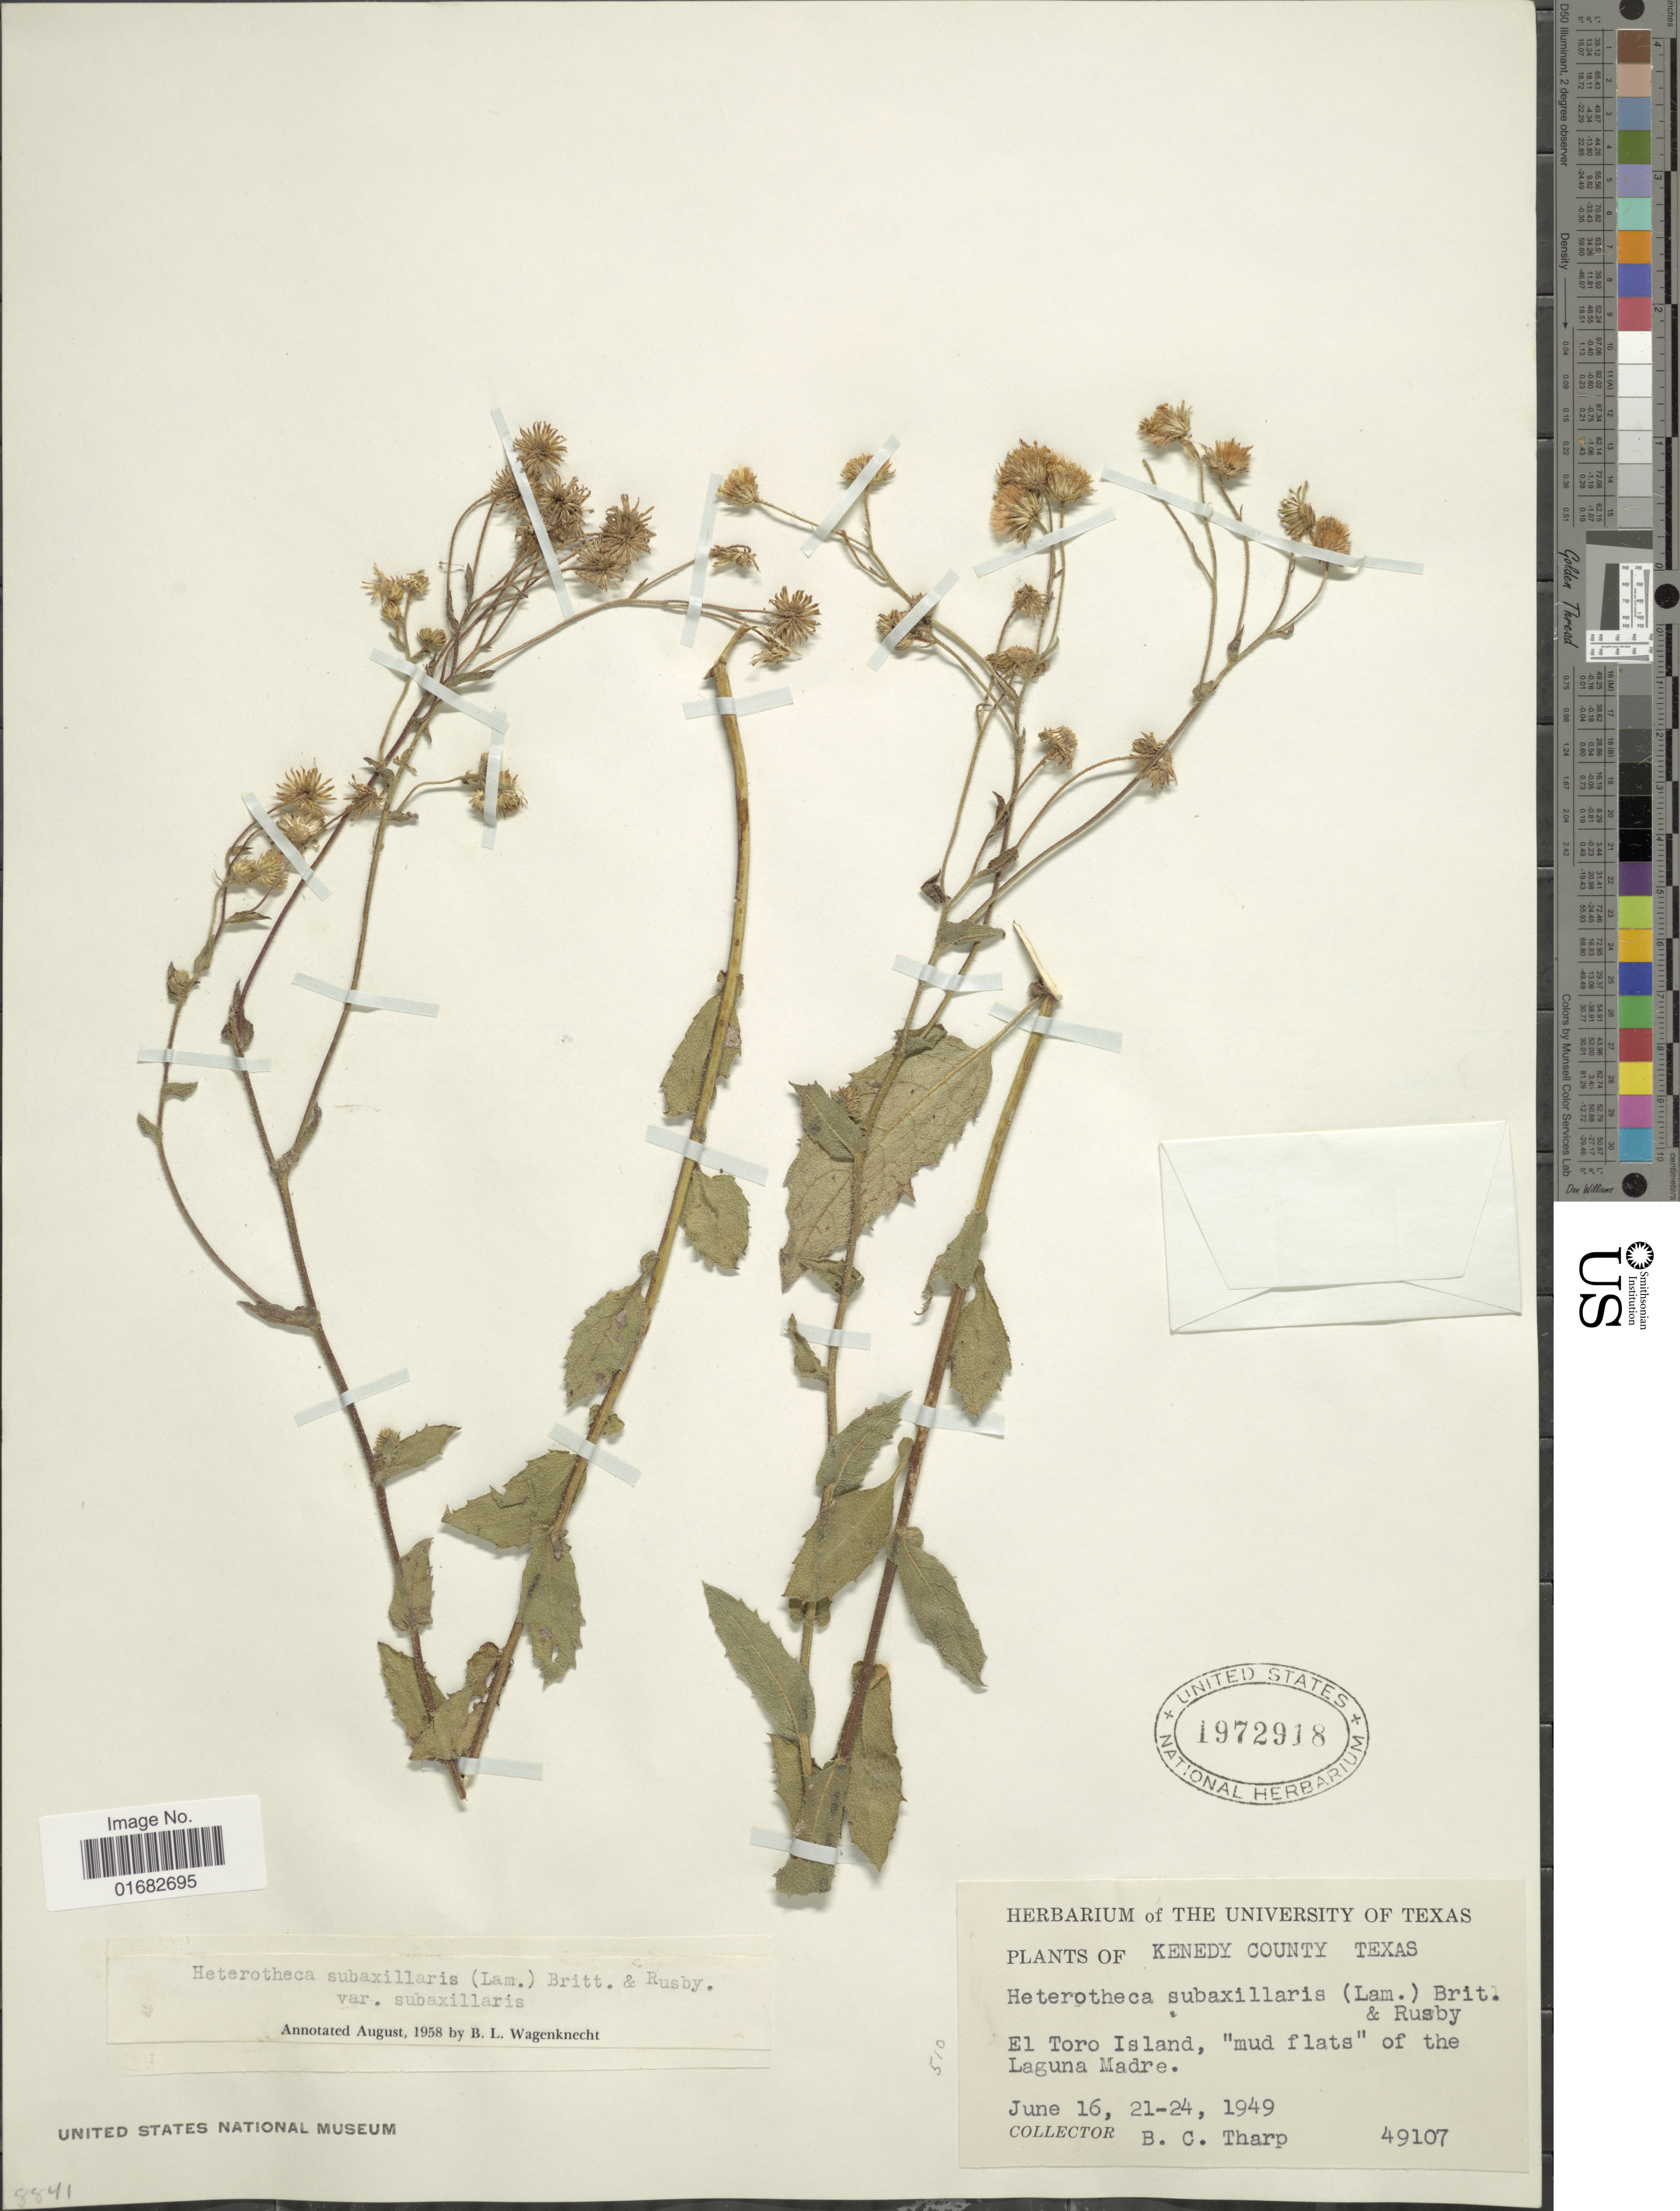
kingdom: Plantae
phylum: Tracheophyta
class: Magnoliopsida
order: Asterales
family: Asteraceae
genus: Heterotheca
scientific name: Heterotheca subaxillaris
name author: (Lam.) Britton & Rusby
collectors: B. C. Tharp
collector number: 49107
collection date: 1949-06-16/1949-06-24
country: United States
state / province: Texas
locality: Kenedy County. El Toro Island, "mud flats" of the Laguna Madre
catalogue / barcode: US 1972918